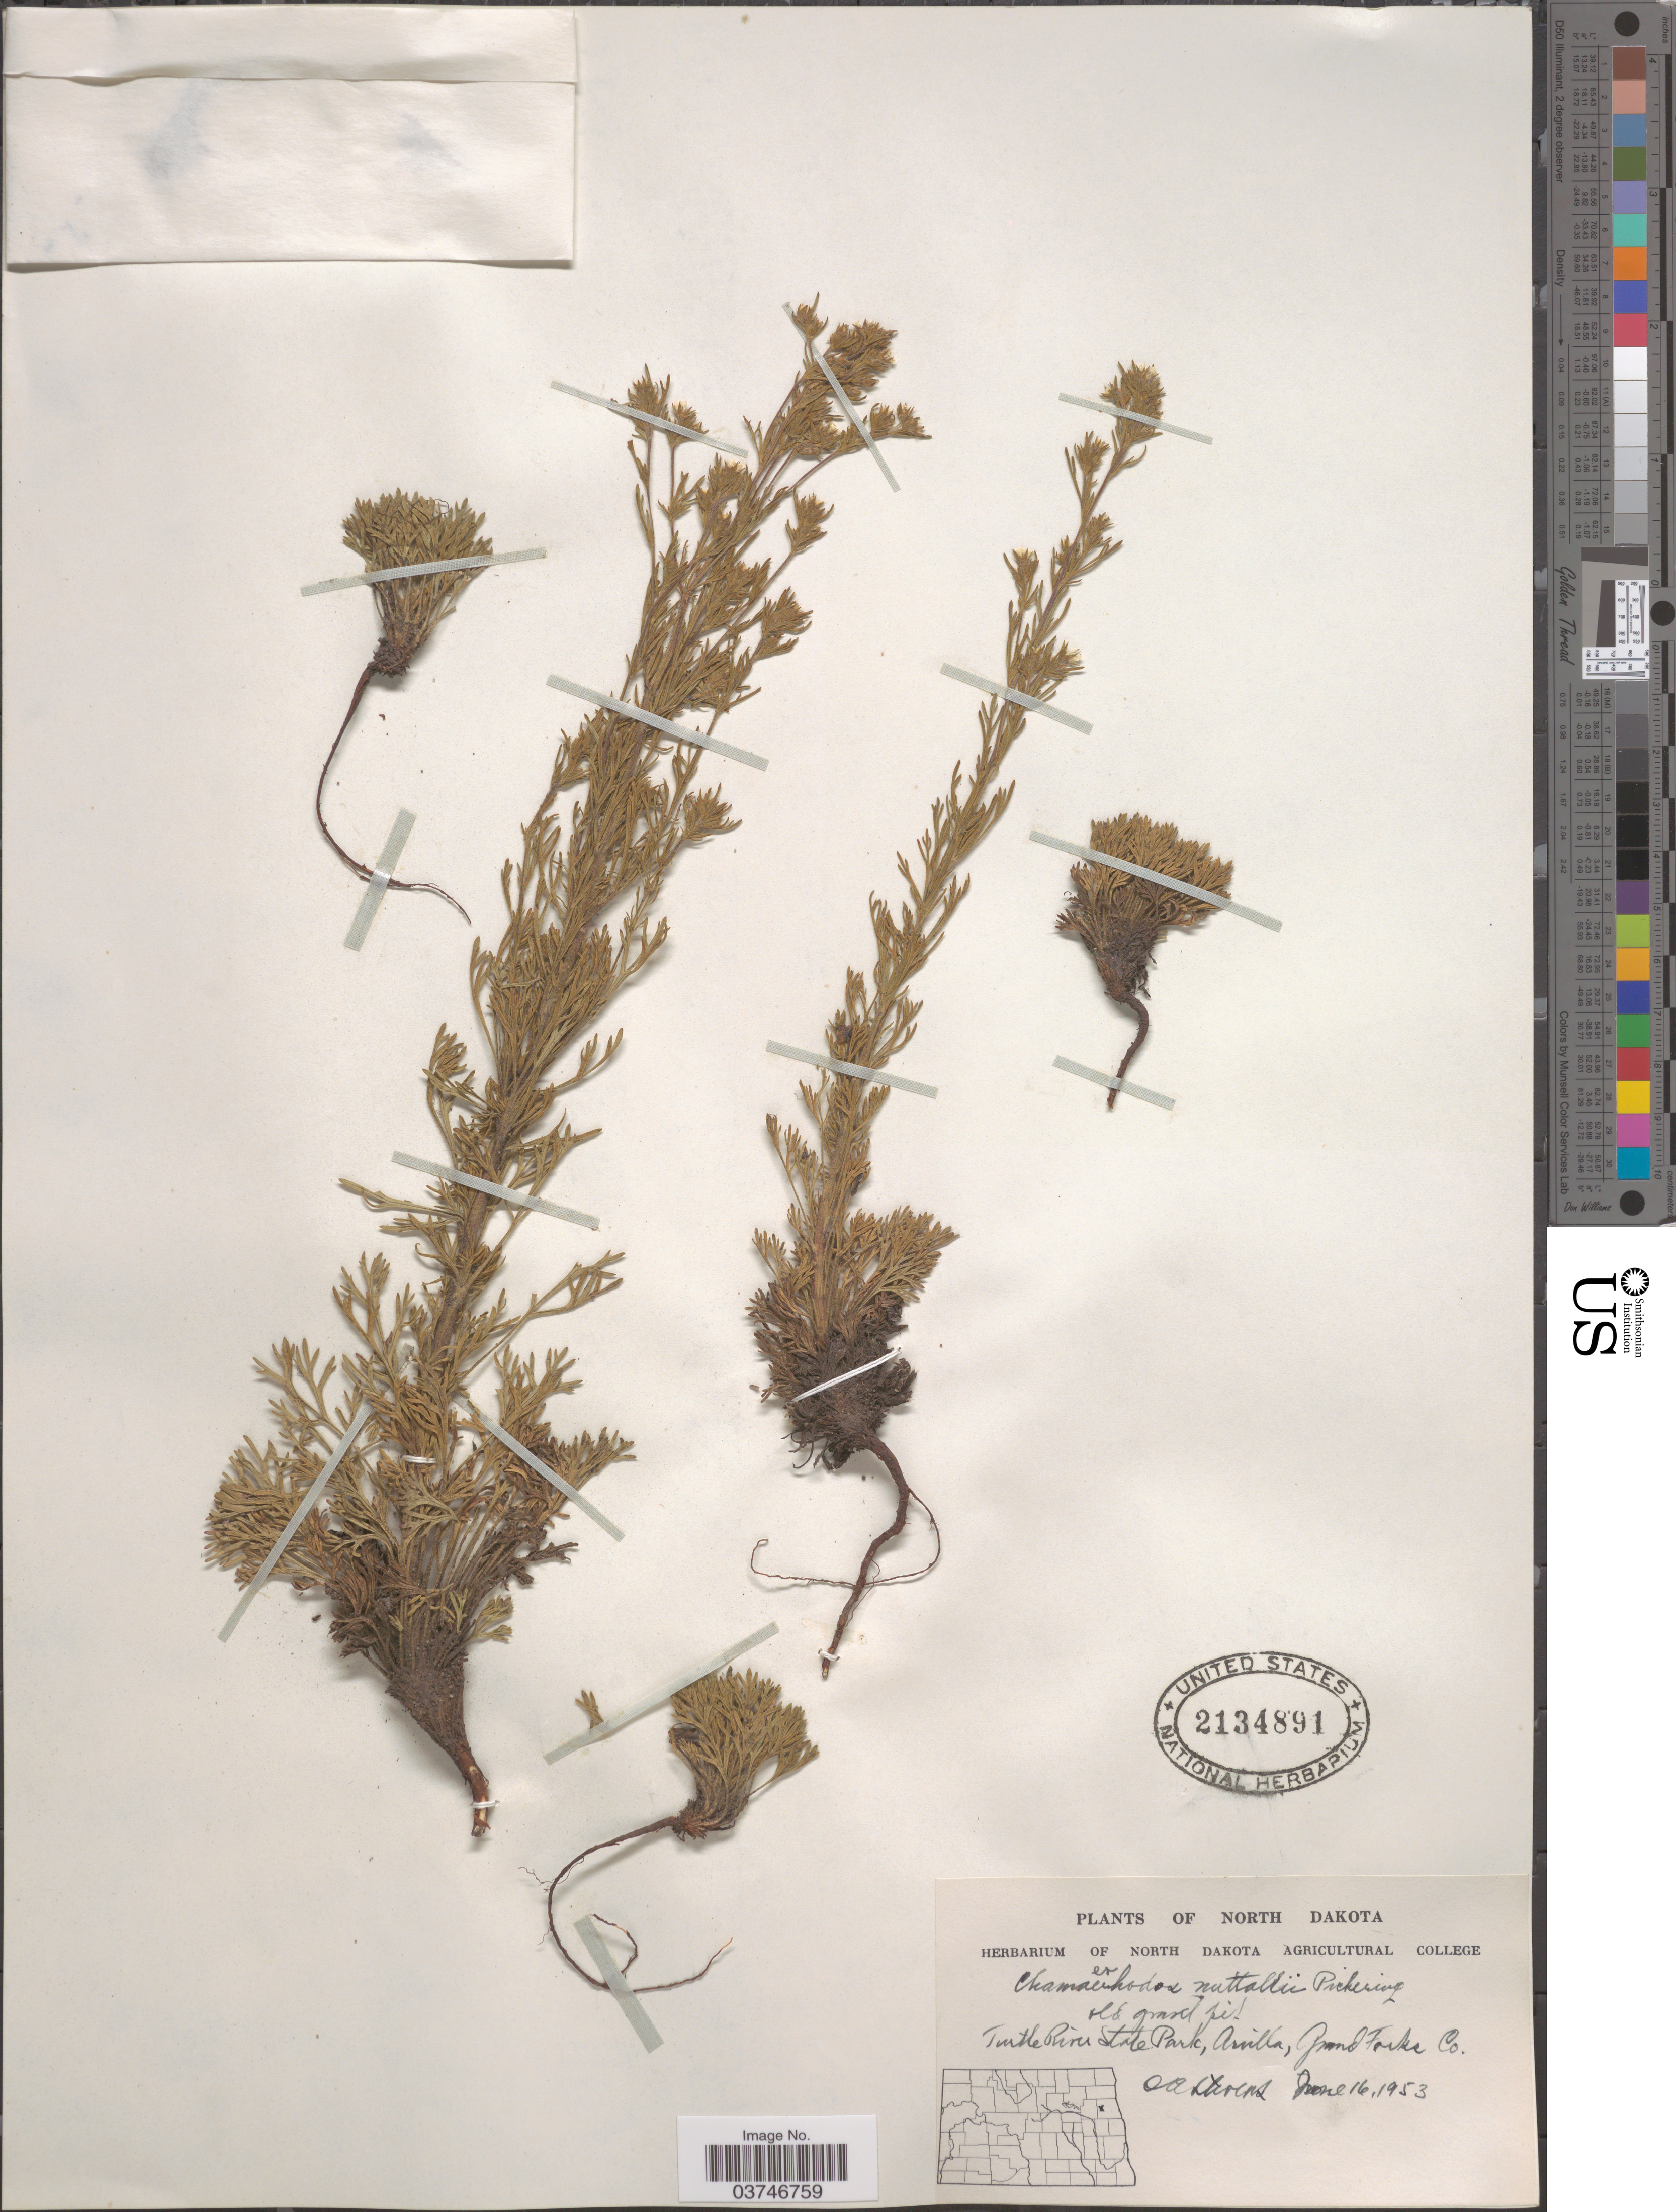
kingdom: Plantae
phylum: Tracheophyta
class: Magnoliopsida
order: Rosales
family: Rosaceae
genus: Chamaerhodos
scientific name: Chamaerhodos erecta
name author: (L.) Bunge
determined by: U.S. National Herbarium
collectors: O. A. Stevens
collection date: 1953-06-16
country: United States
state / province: North Dakota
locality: Turtle River State Park, Arvilla, Grand Forks Co.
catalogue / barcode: US 2134891